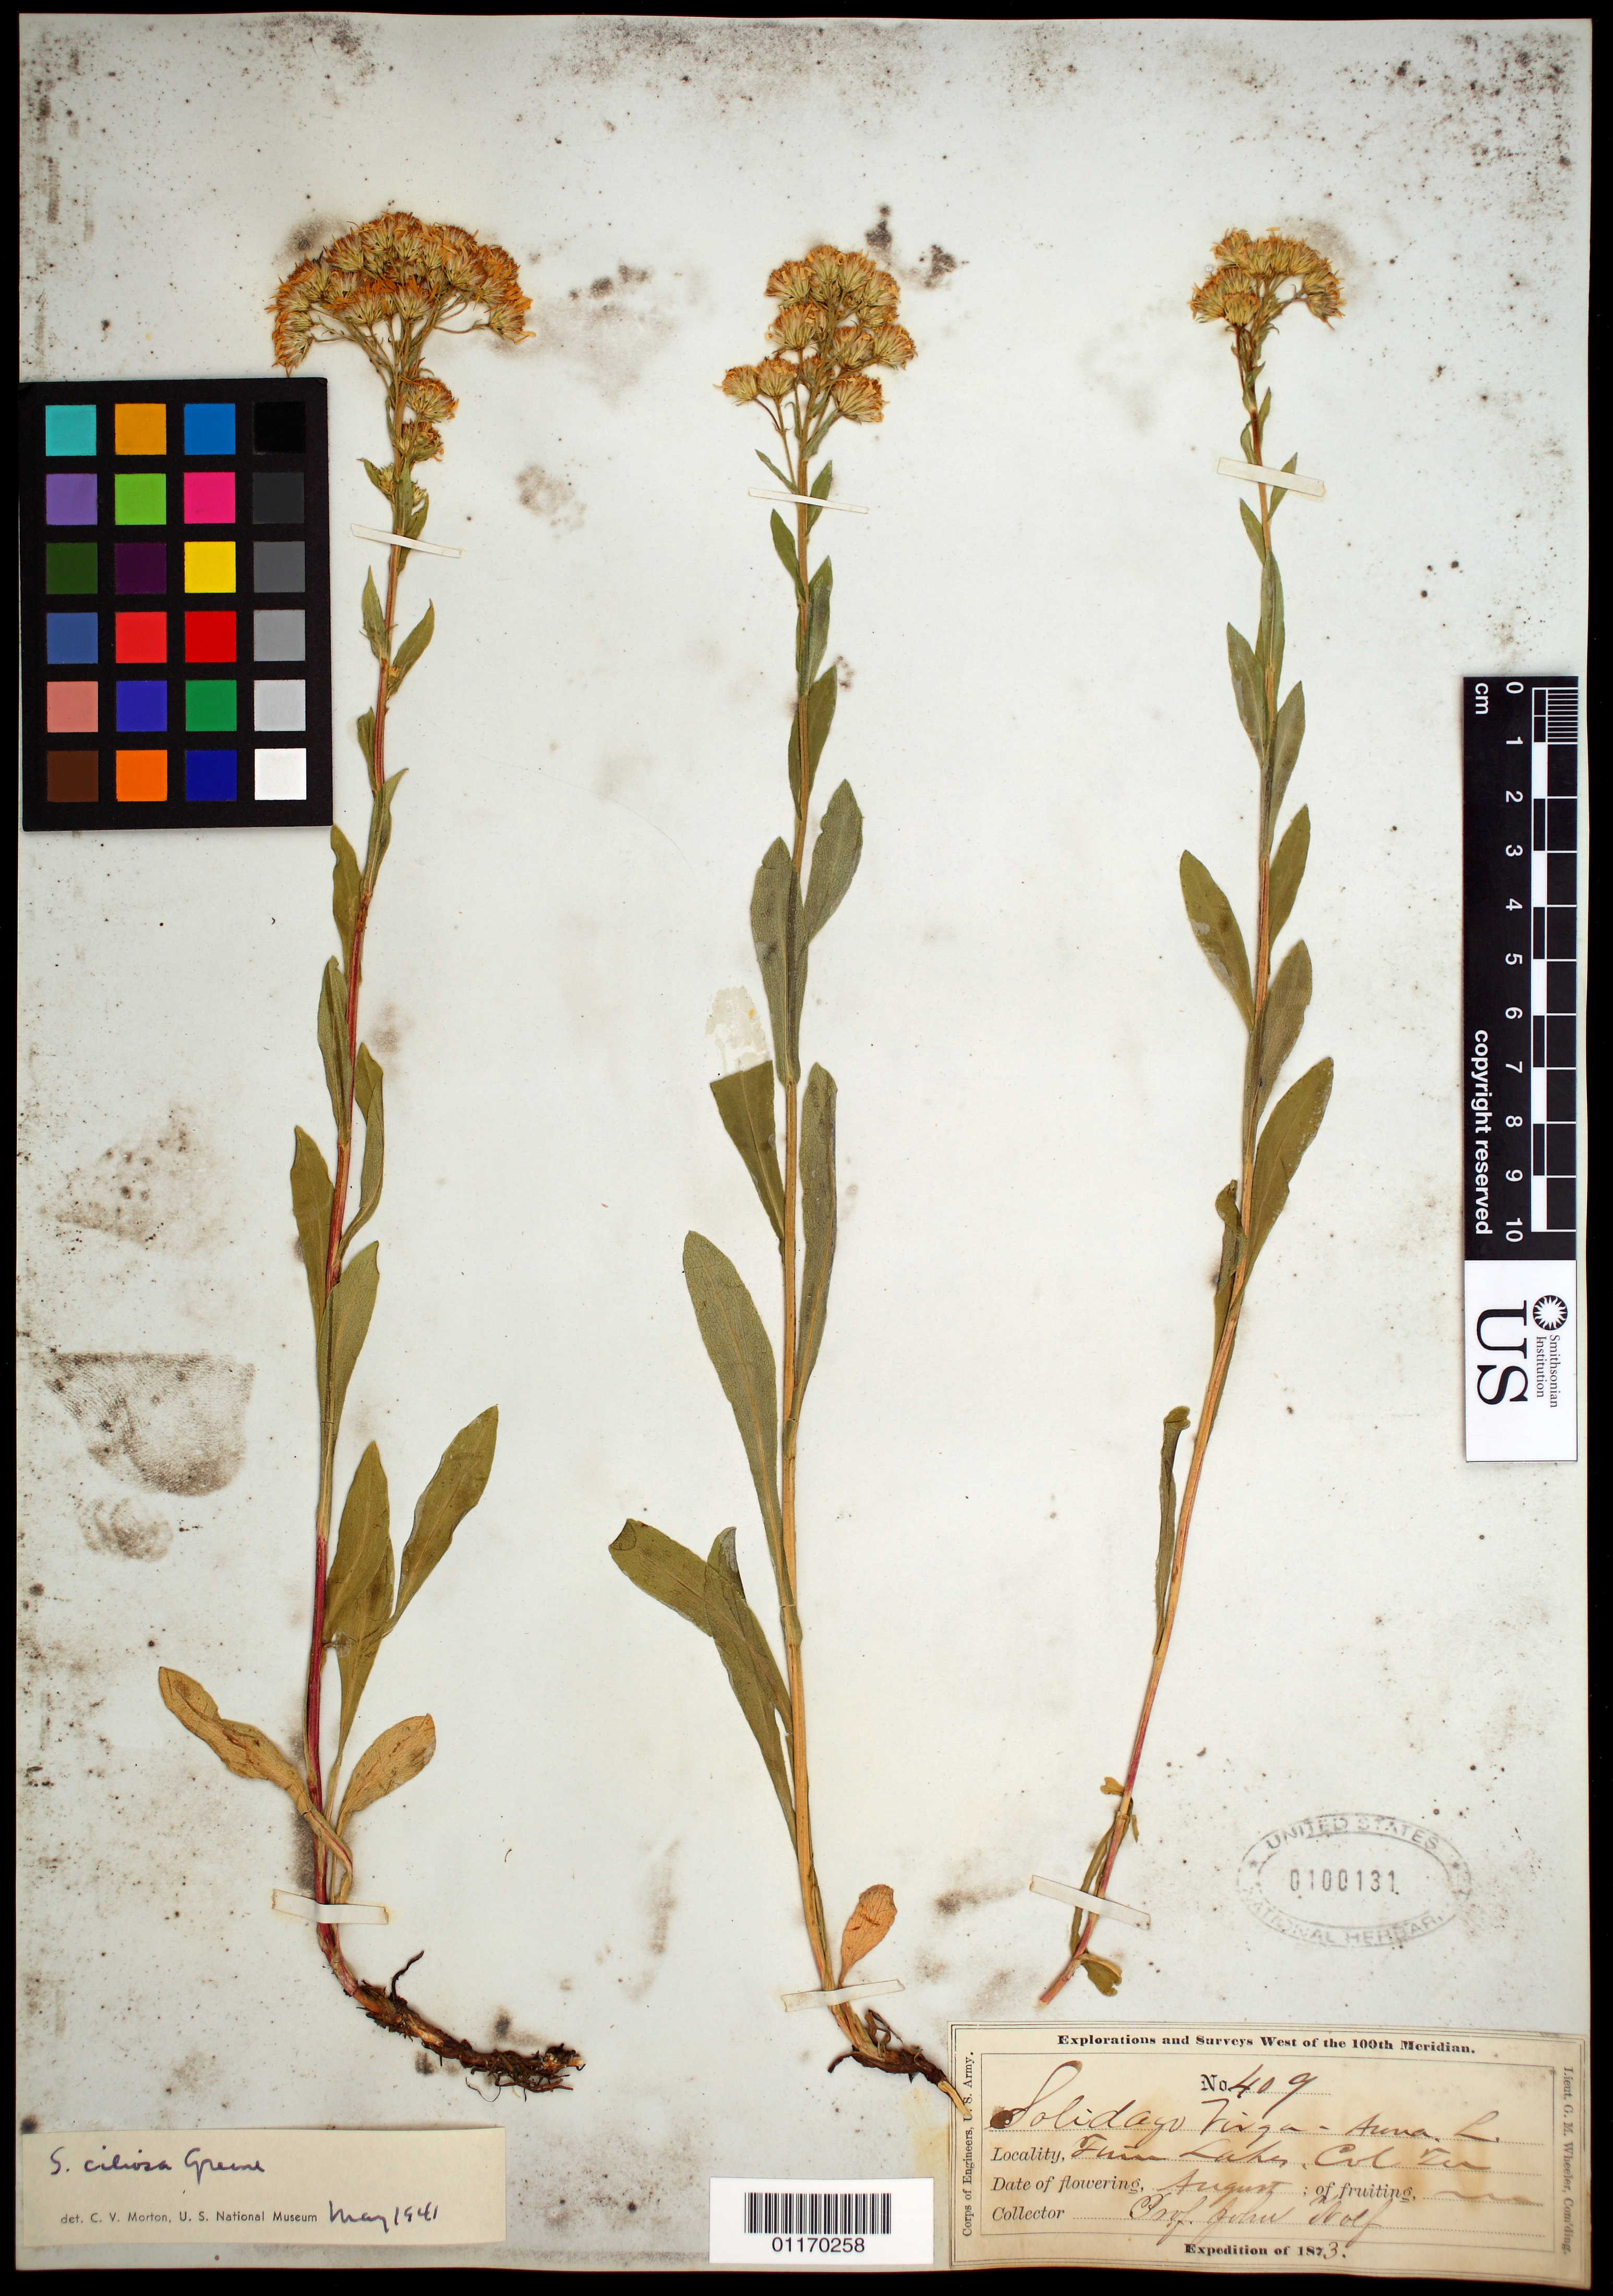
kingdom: Plantae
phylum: Tracheophyta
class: Magnoliopsida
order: Asterales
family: Asteraceae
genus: Solidago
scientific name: Solidago ciliosa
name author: Greene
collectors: J. Wolf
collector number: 409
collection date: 1873-08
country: United States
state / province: Colorado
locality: Twin Lake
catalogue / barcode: US 100131